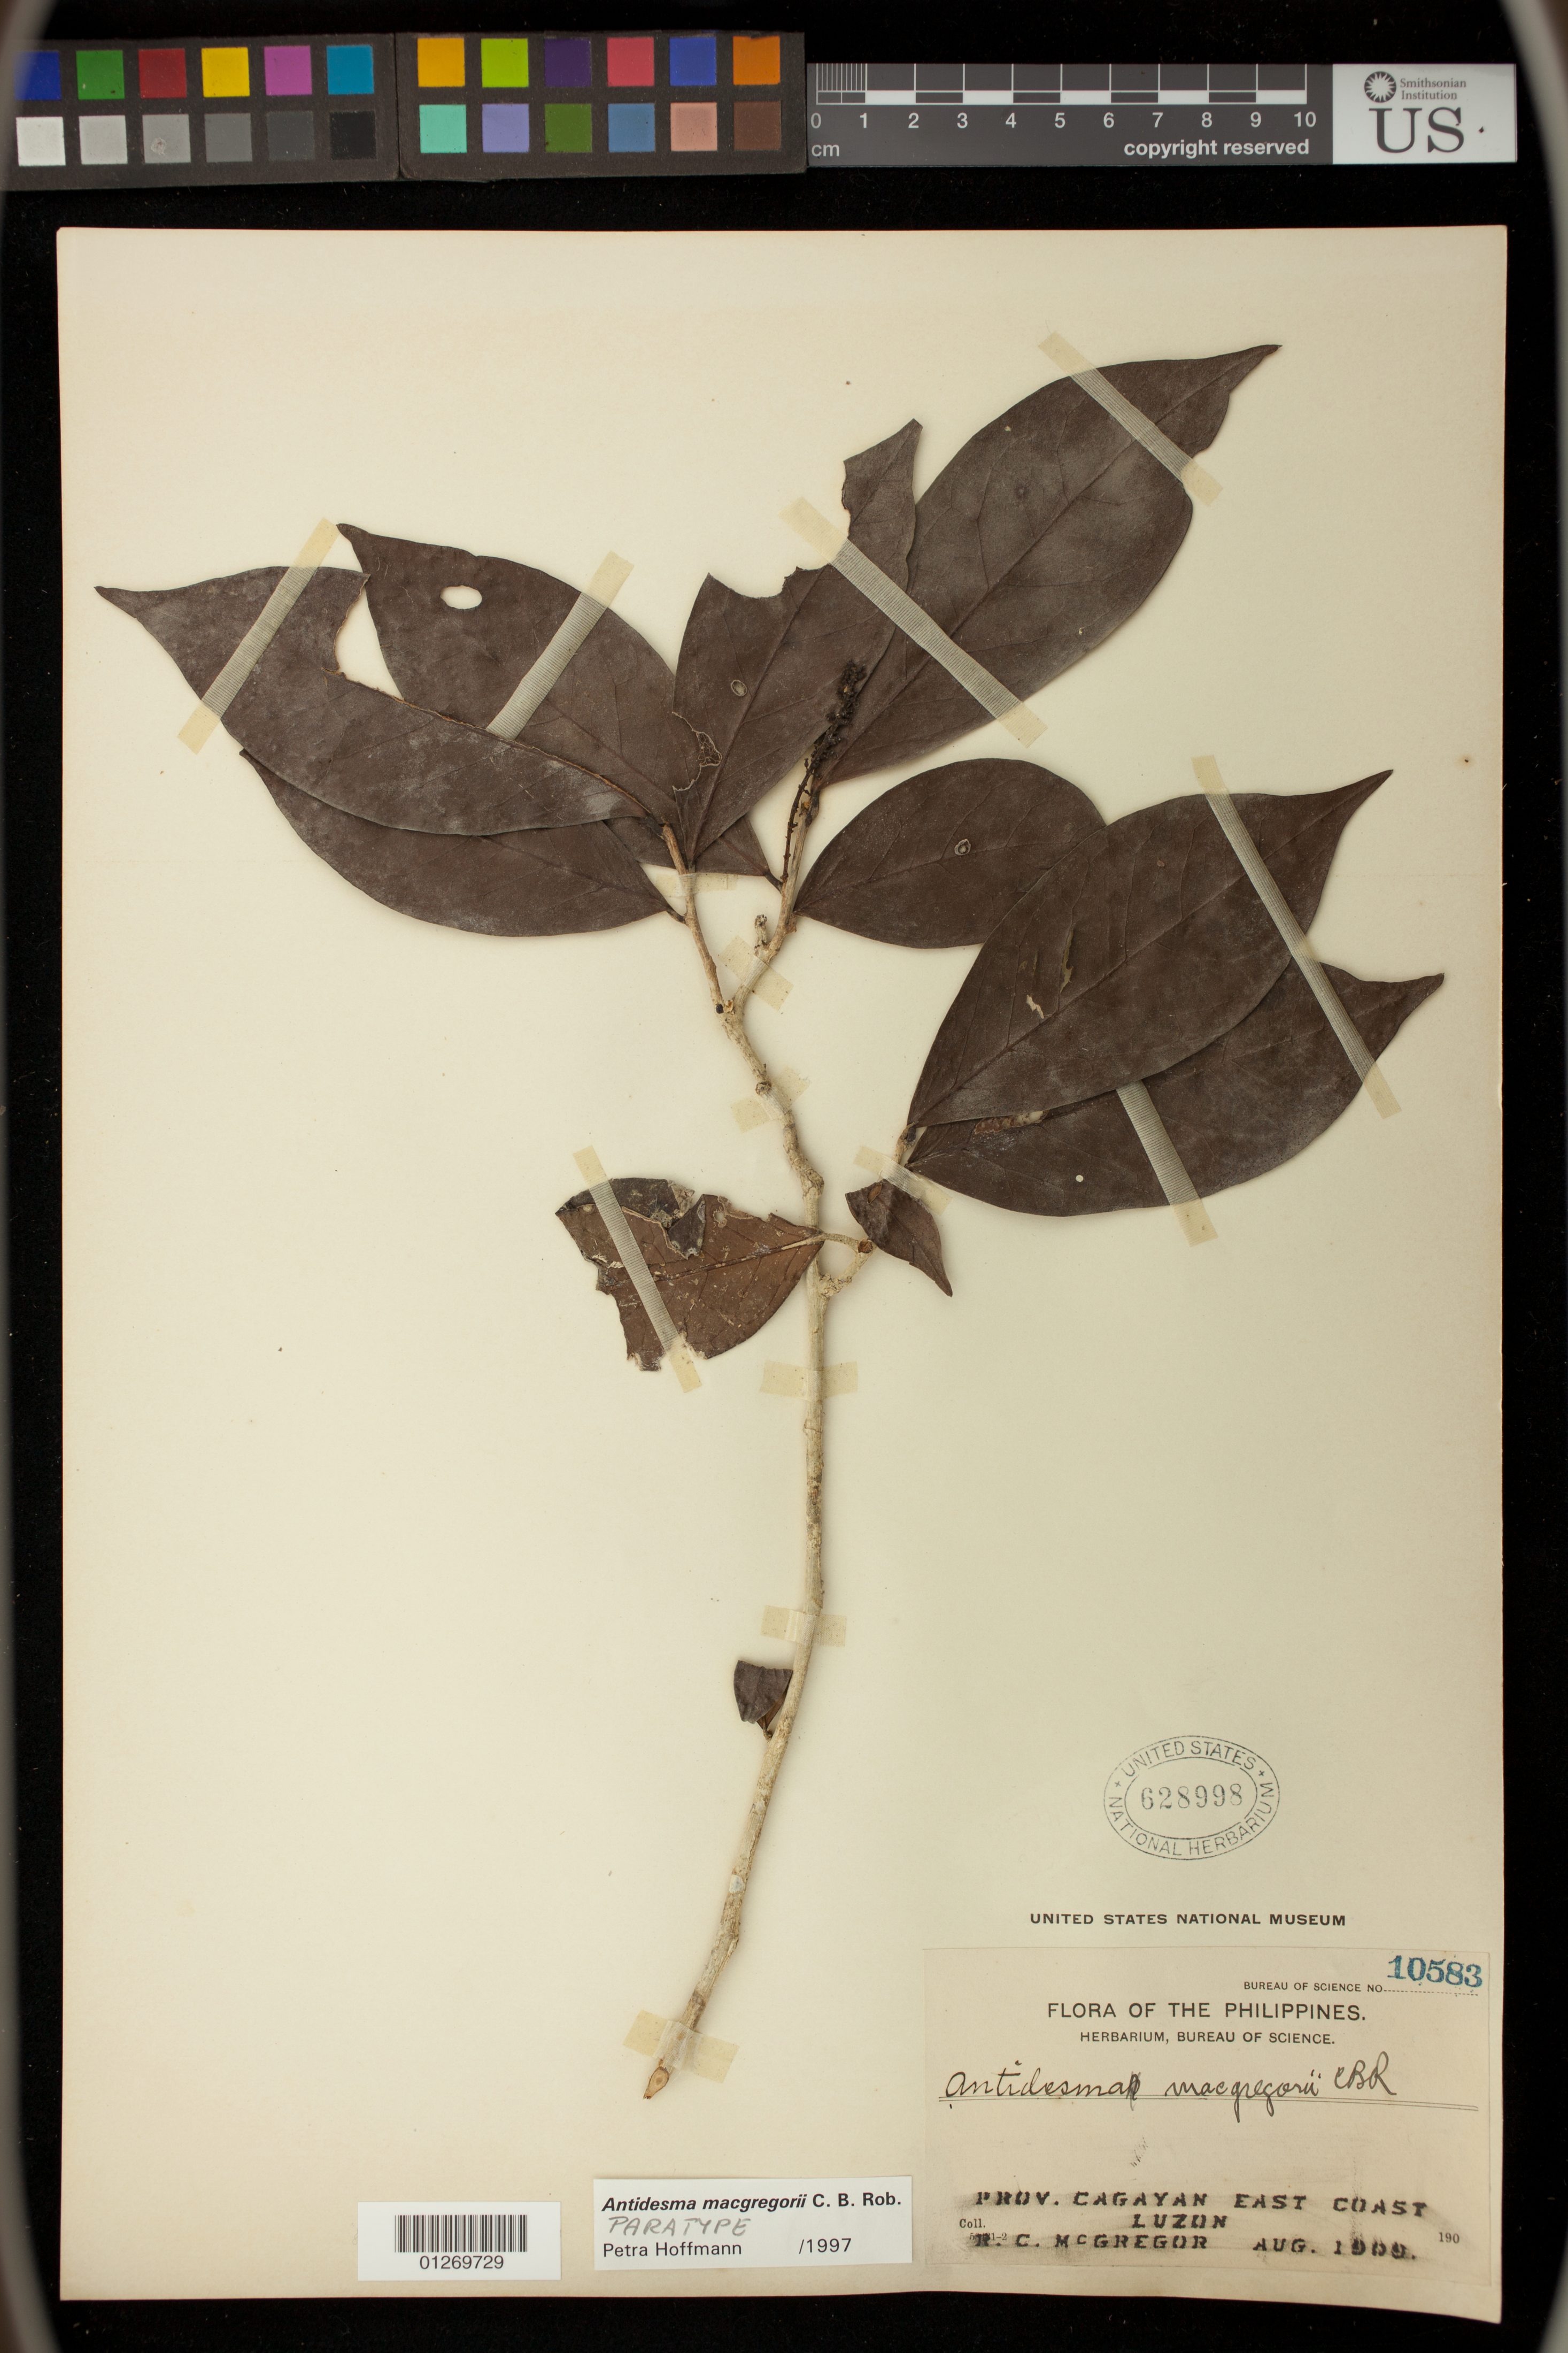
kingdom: Plantae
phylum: Tracheophyta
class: Magnoliopsida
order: Malpighiales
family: Phyllanthaceae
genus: Antidesma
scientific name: Antidesma macgregorii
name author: C.B. Rob.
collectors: R. C. McGregor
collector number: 10583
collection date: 1909-08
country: Philippines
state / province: Cagayan Valley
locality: Prov. Cagayan East Coast Luzon. Cagayan.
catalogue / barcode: US 628998